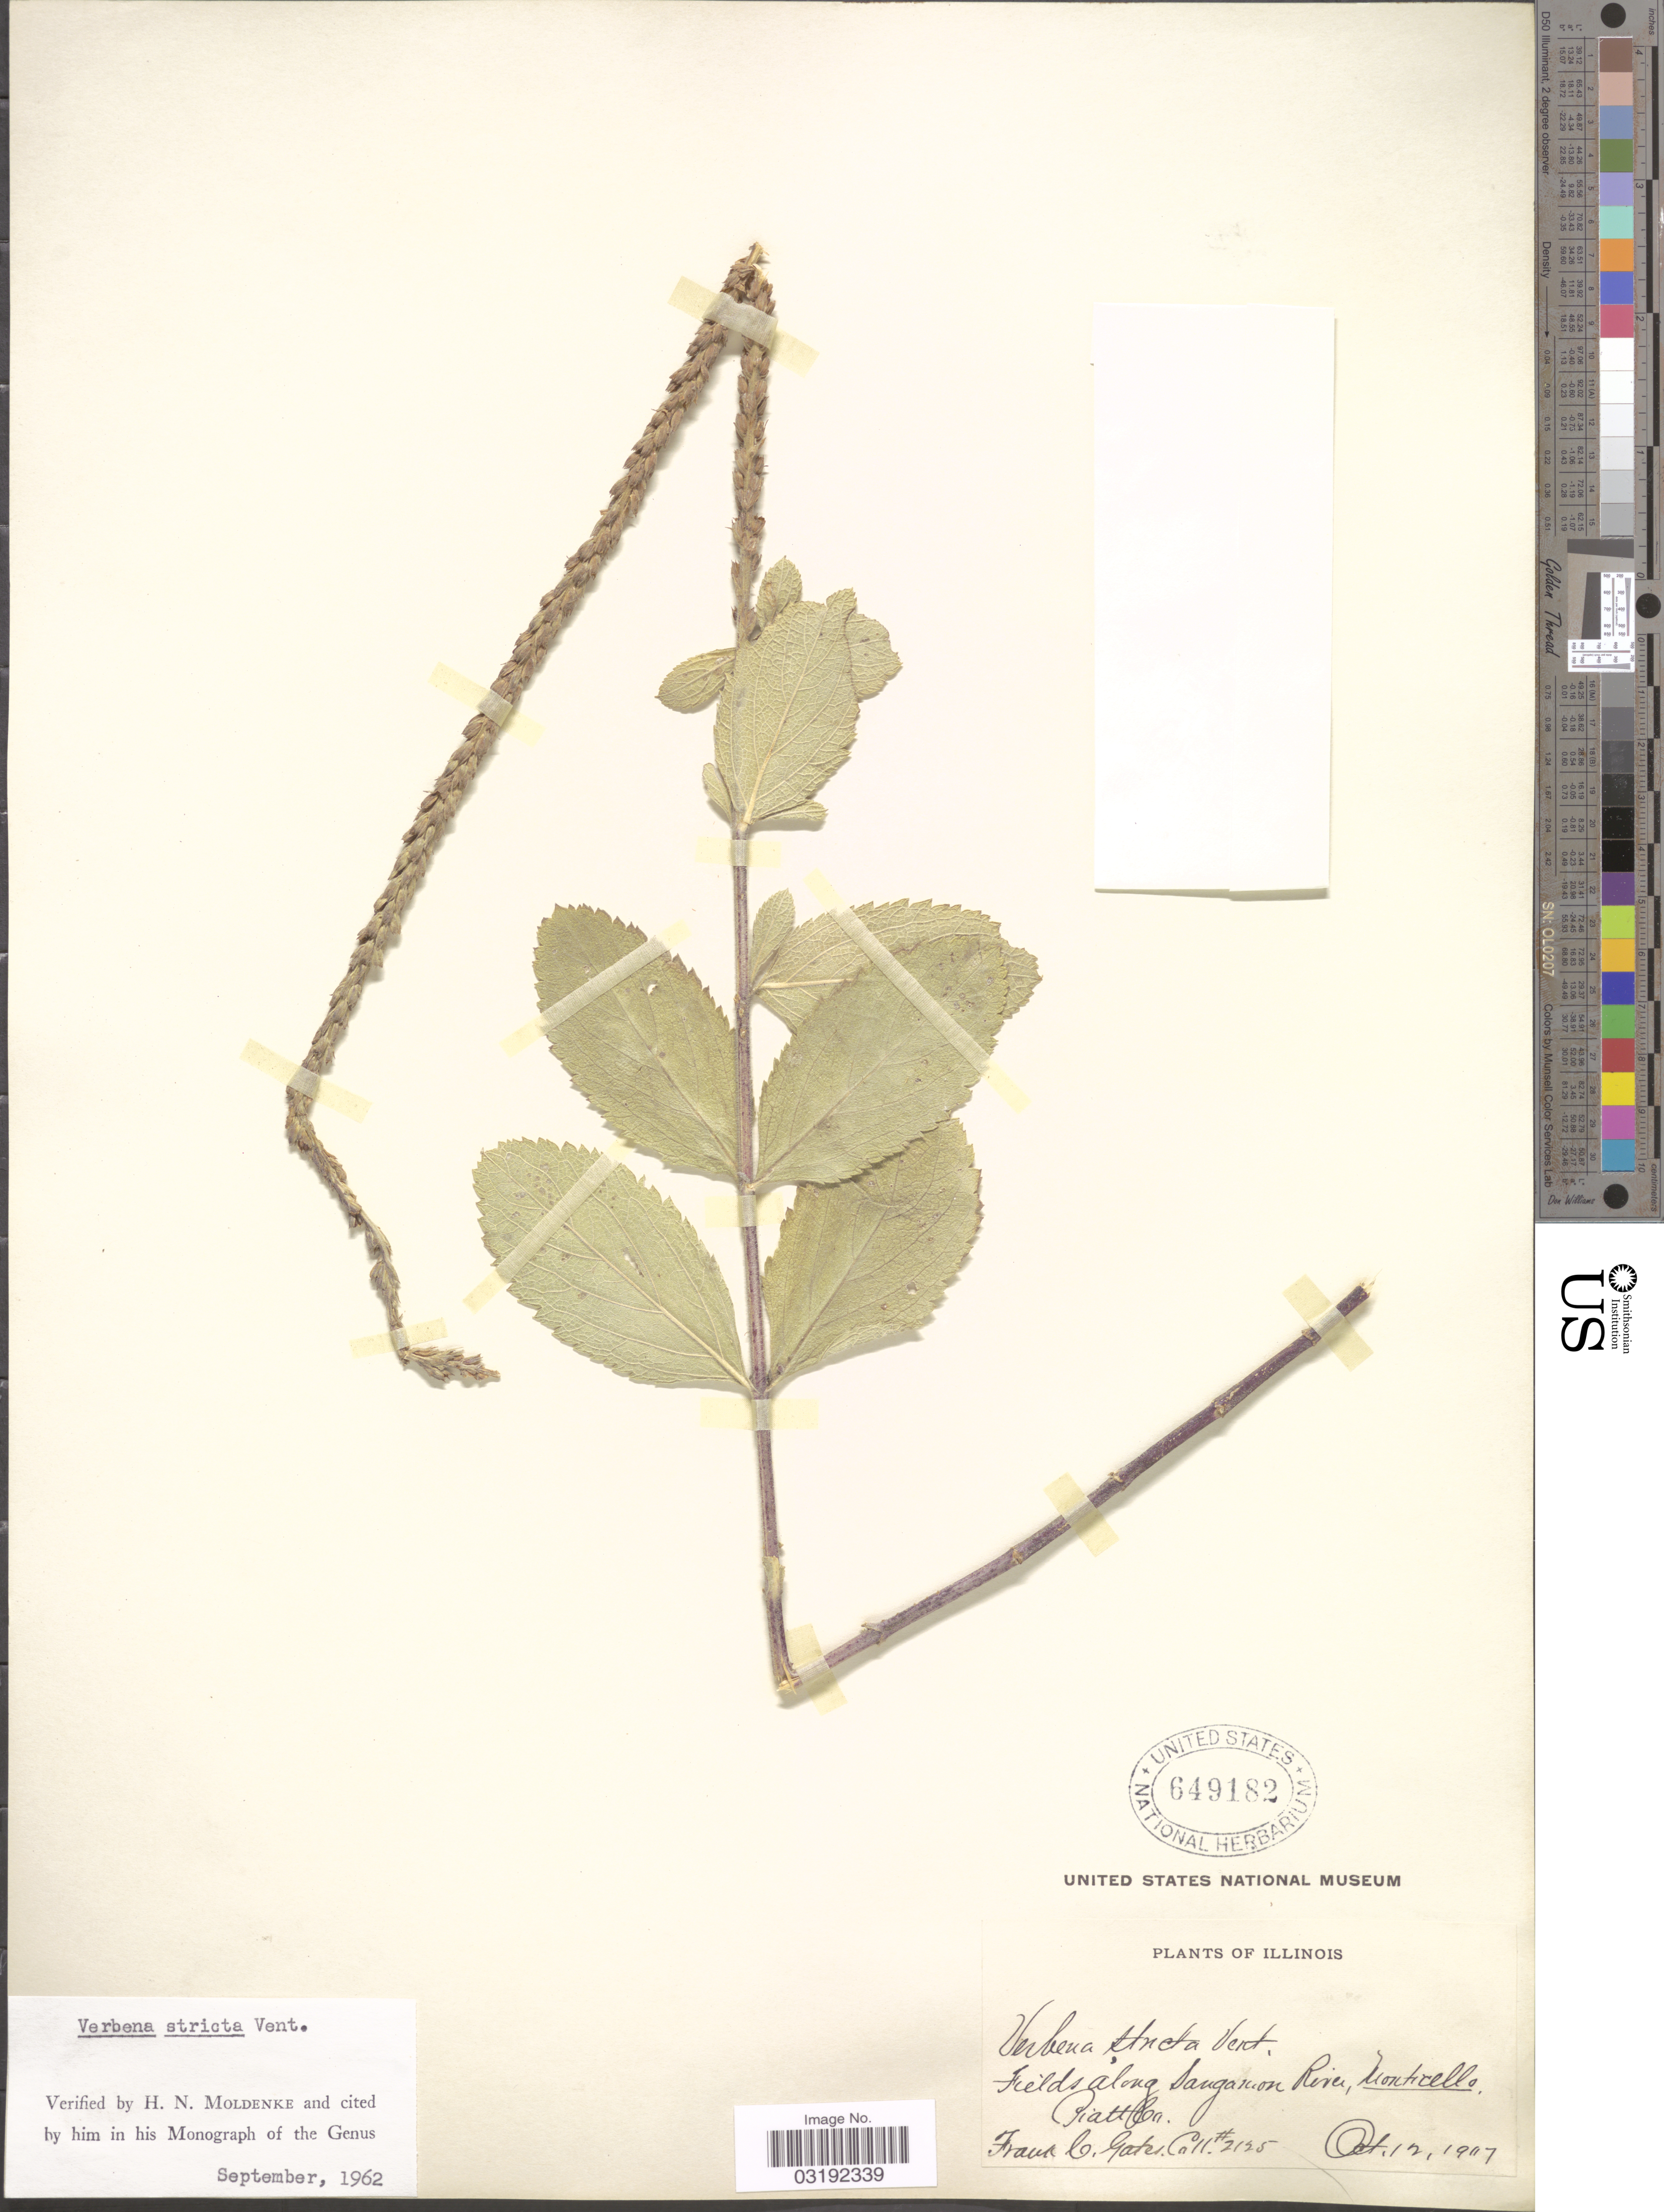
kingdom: Plantae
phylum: Tracheophyta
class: Magnoliopsida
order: Lamiales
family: Verbenaceae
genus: Verbena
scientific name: Verbena stricta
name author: Vent.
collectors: F. C. Gates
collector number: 2125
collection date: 1907-10-12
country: United States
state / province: Illinois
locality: Fields along Sangamon River, Monticello, Piatt Co.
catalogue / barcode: US 649182